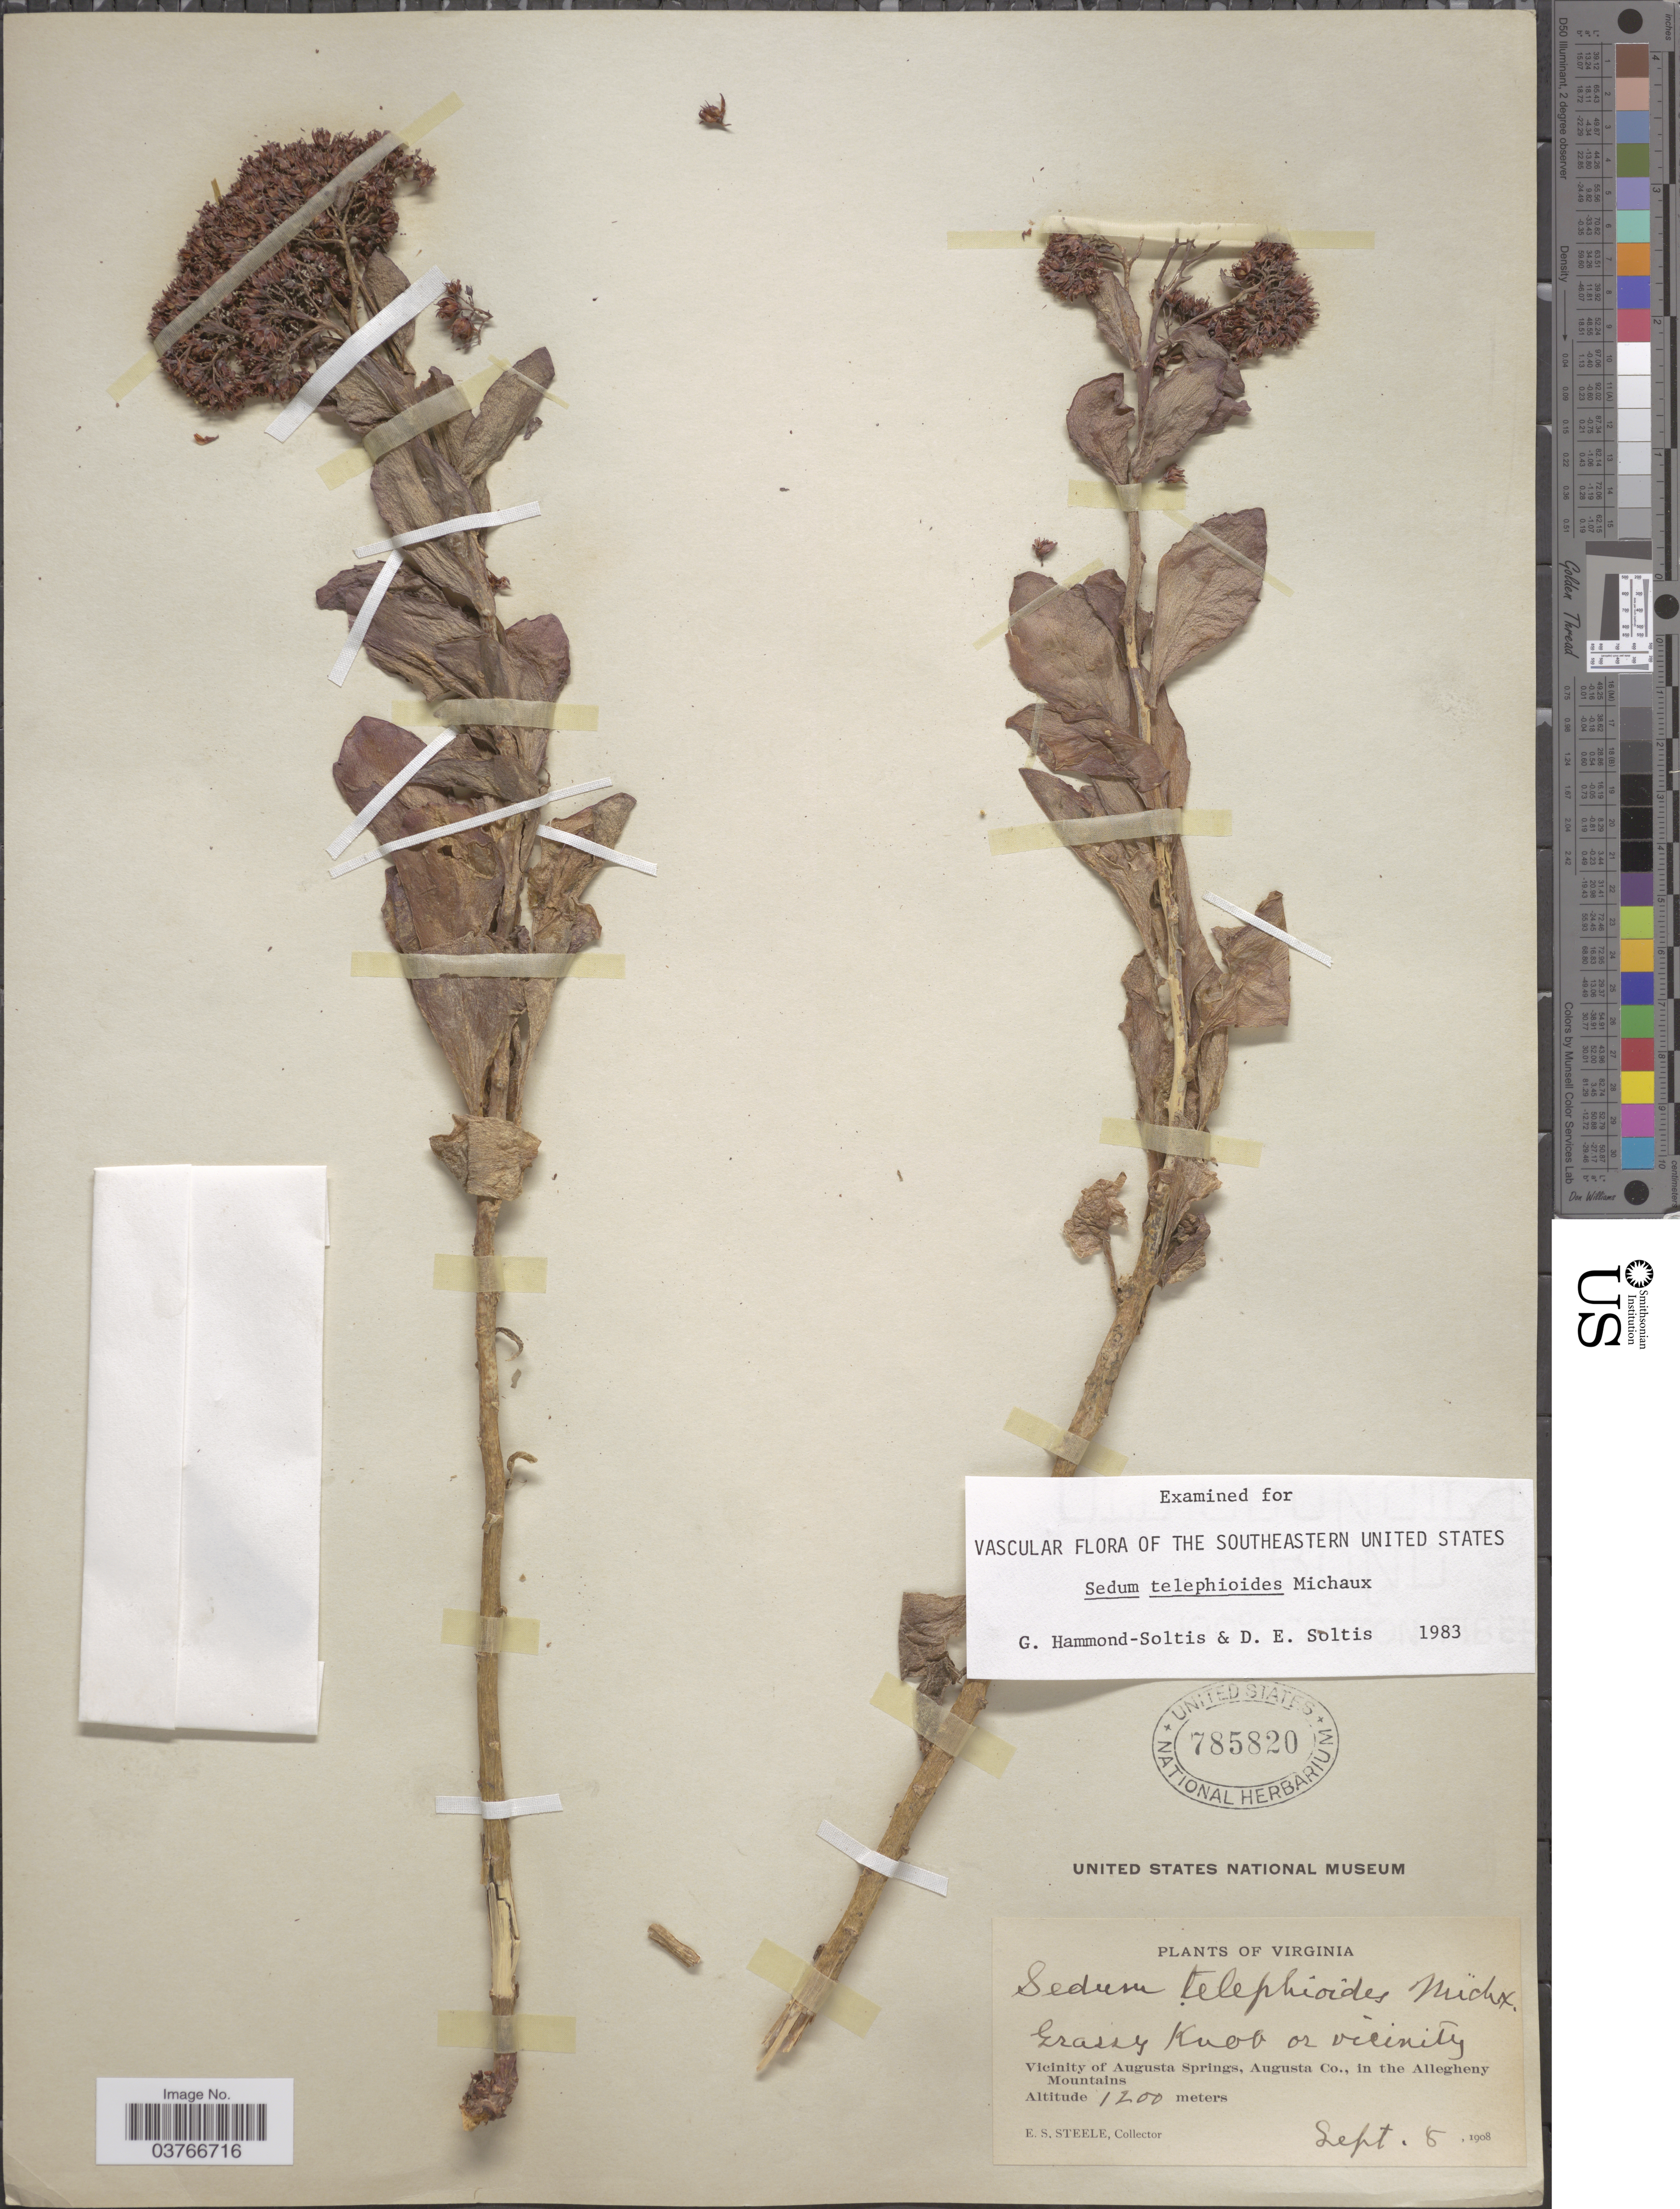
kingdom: Plantae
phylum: Tracheophyta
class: Magnoliopsida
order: Saxifragales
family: Crassulaceae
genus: Hylotelephium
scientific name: Hylotelephium telephioides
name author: (Michx.) H. Ohba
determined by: Strong, Mark T., (BOT), Smithsonian Institution - National Museum of Natural History (UNITED STATES)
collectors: E. Steele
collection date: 1908-09-08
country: United States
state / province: Virginia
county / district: Augusta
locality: Grassy Knob or vicinity. Vicinity of Augusta Springs, Augusta Co., in the Allegheny Mountains.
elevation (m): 1200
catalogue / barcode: US 785820